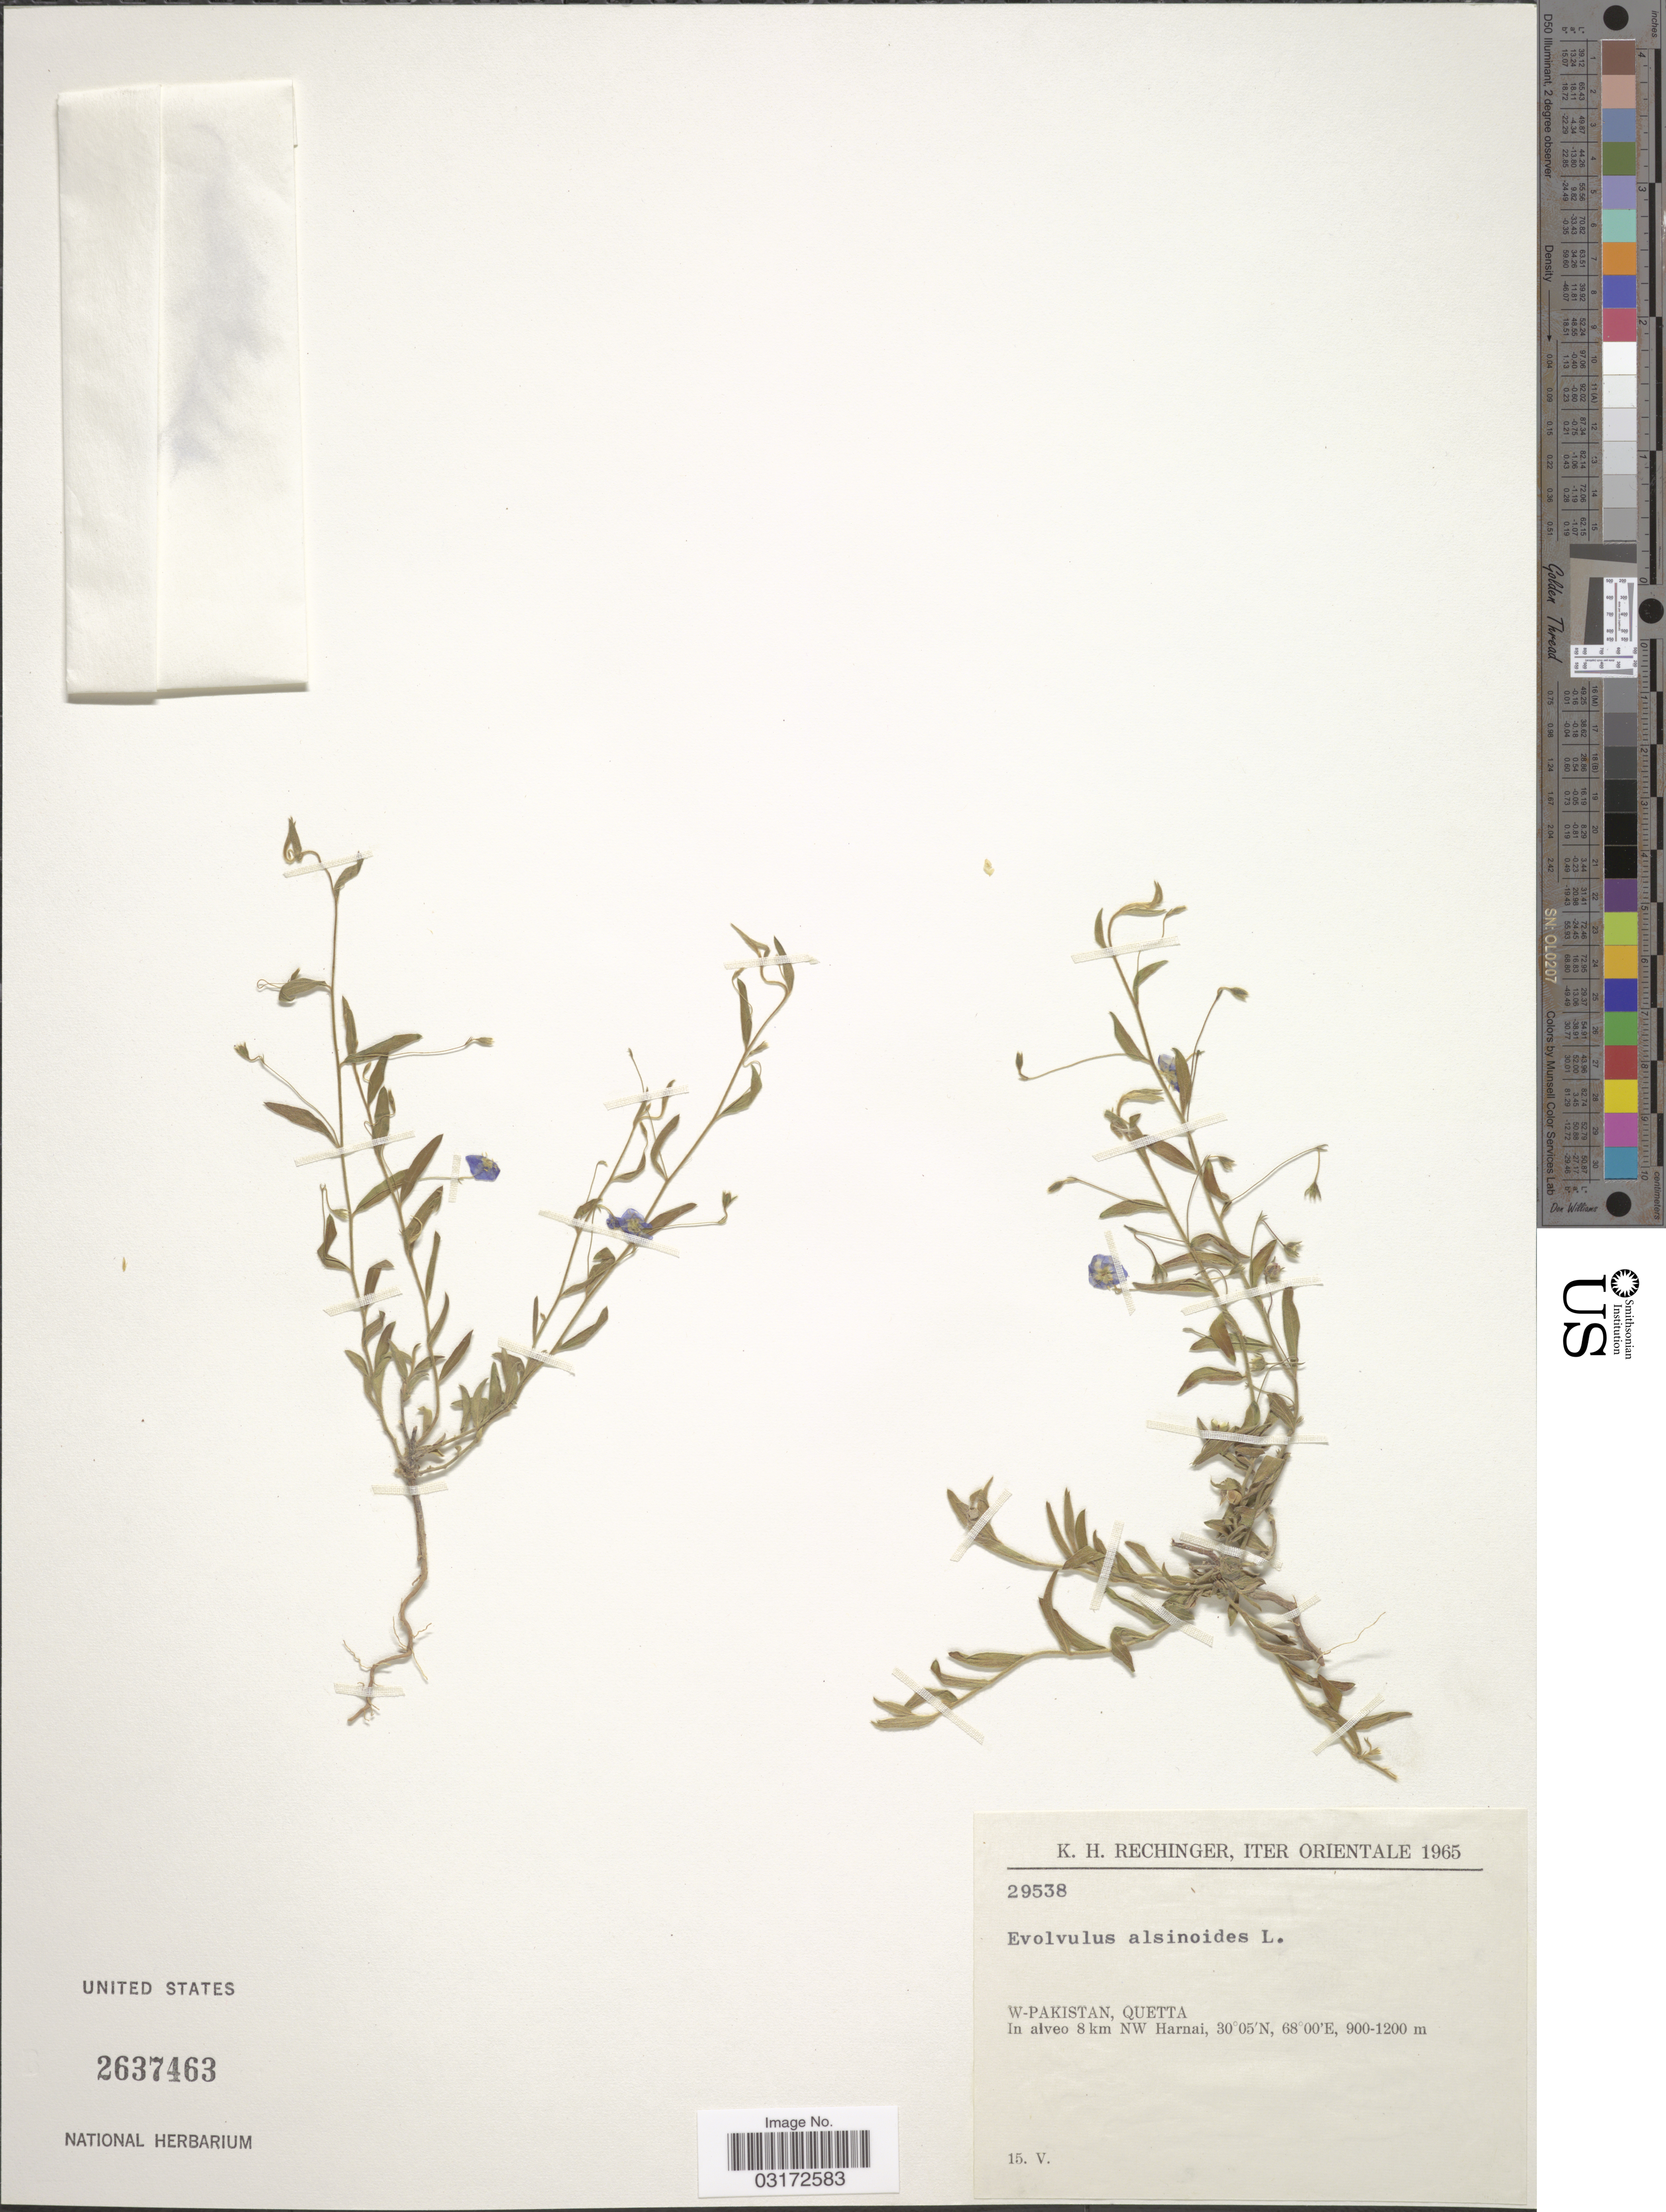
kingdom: Plantae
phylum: Tracheophyta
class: Magnoliopsida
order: Solanales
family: Convolvulaceae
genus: Evolvulus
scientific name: Evolvulus alsinoides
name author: (L.) L.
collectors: K. H. Rechinger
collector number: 29538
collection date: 1965-05-15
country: Pakistan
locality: W-Pakistan, Quetta. In alveo 8 km NW Harnai.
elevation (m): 900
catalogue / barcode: US 2637463